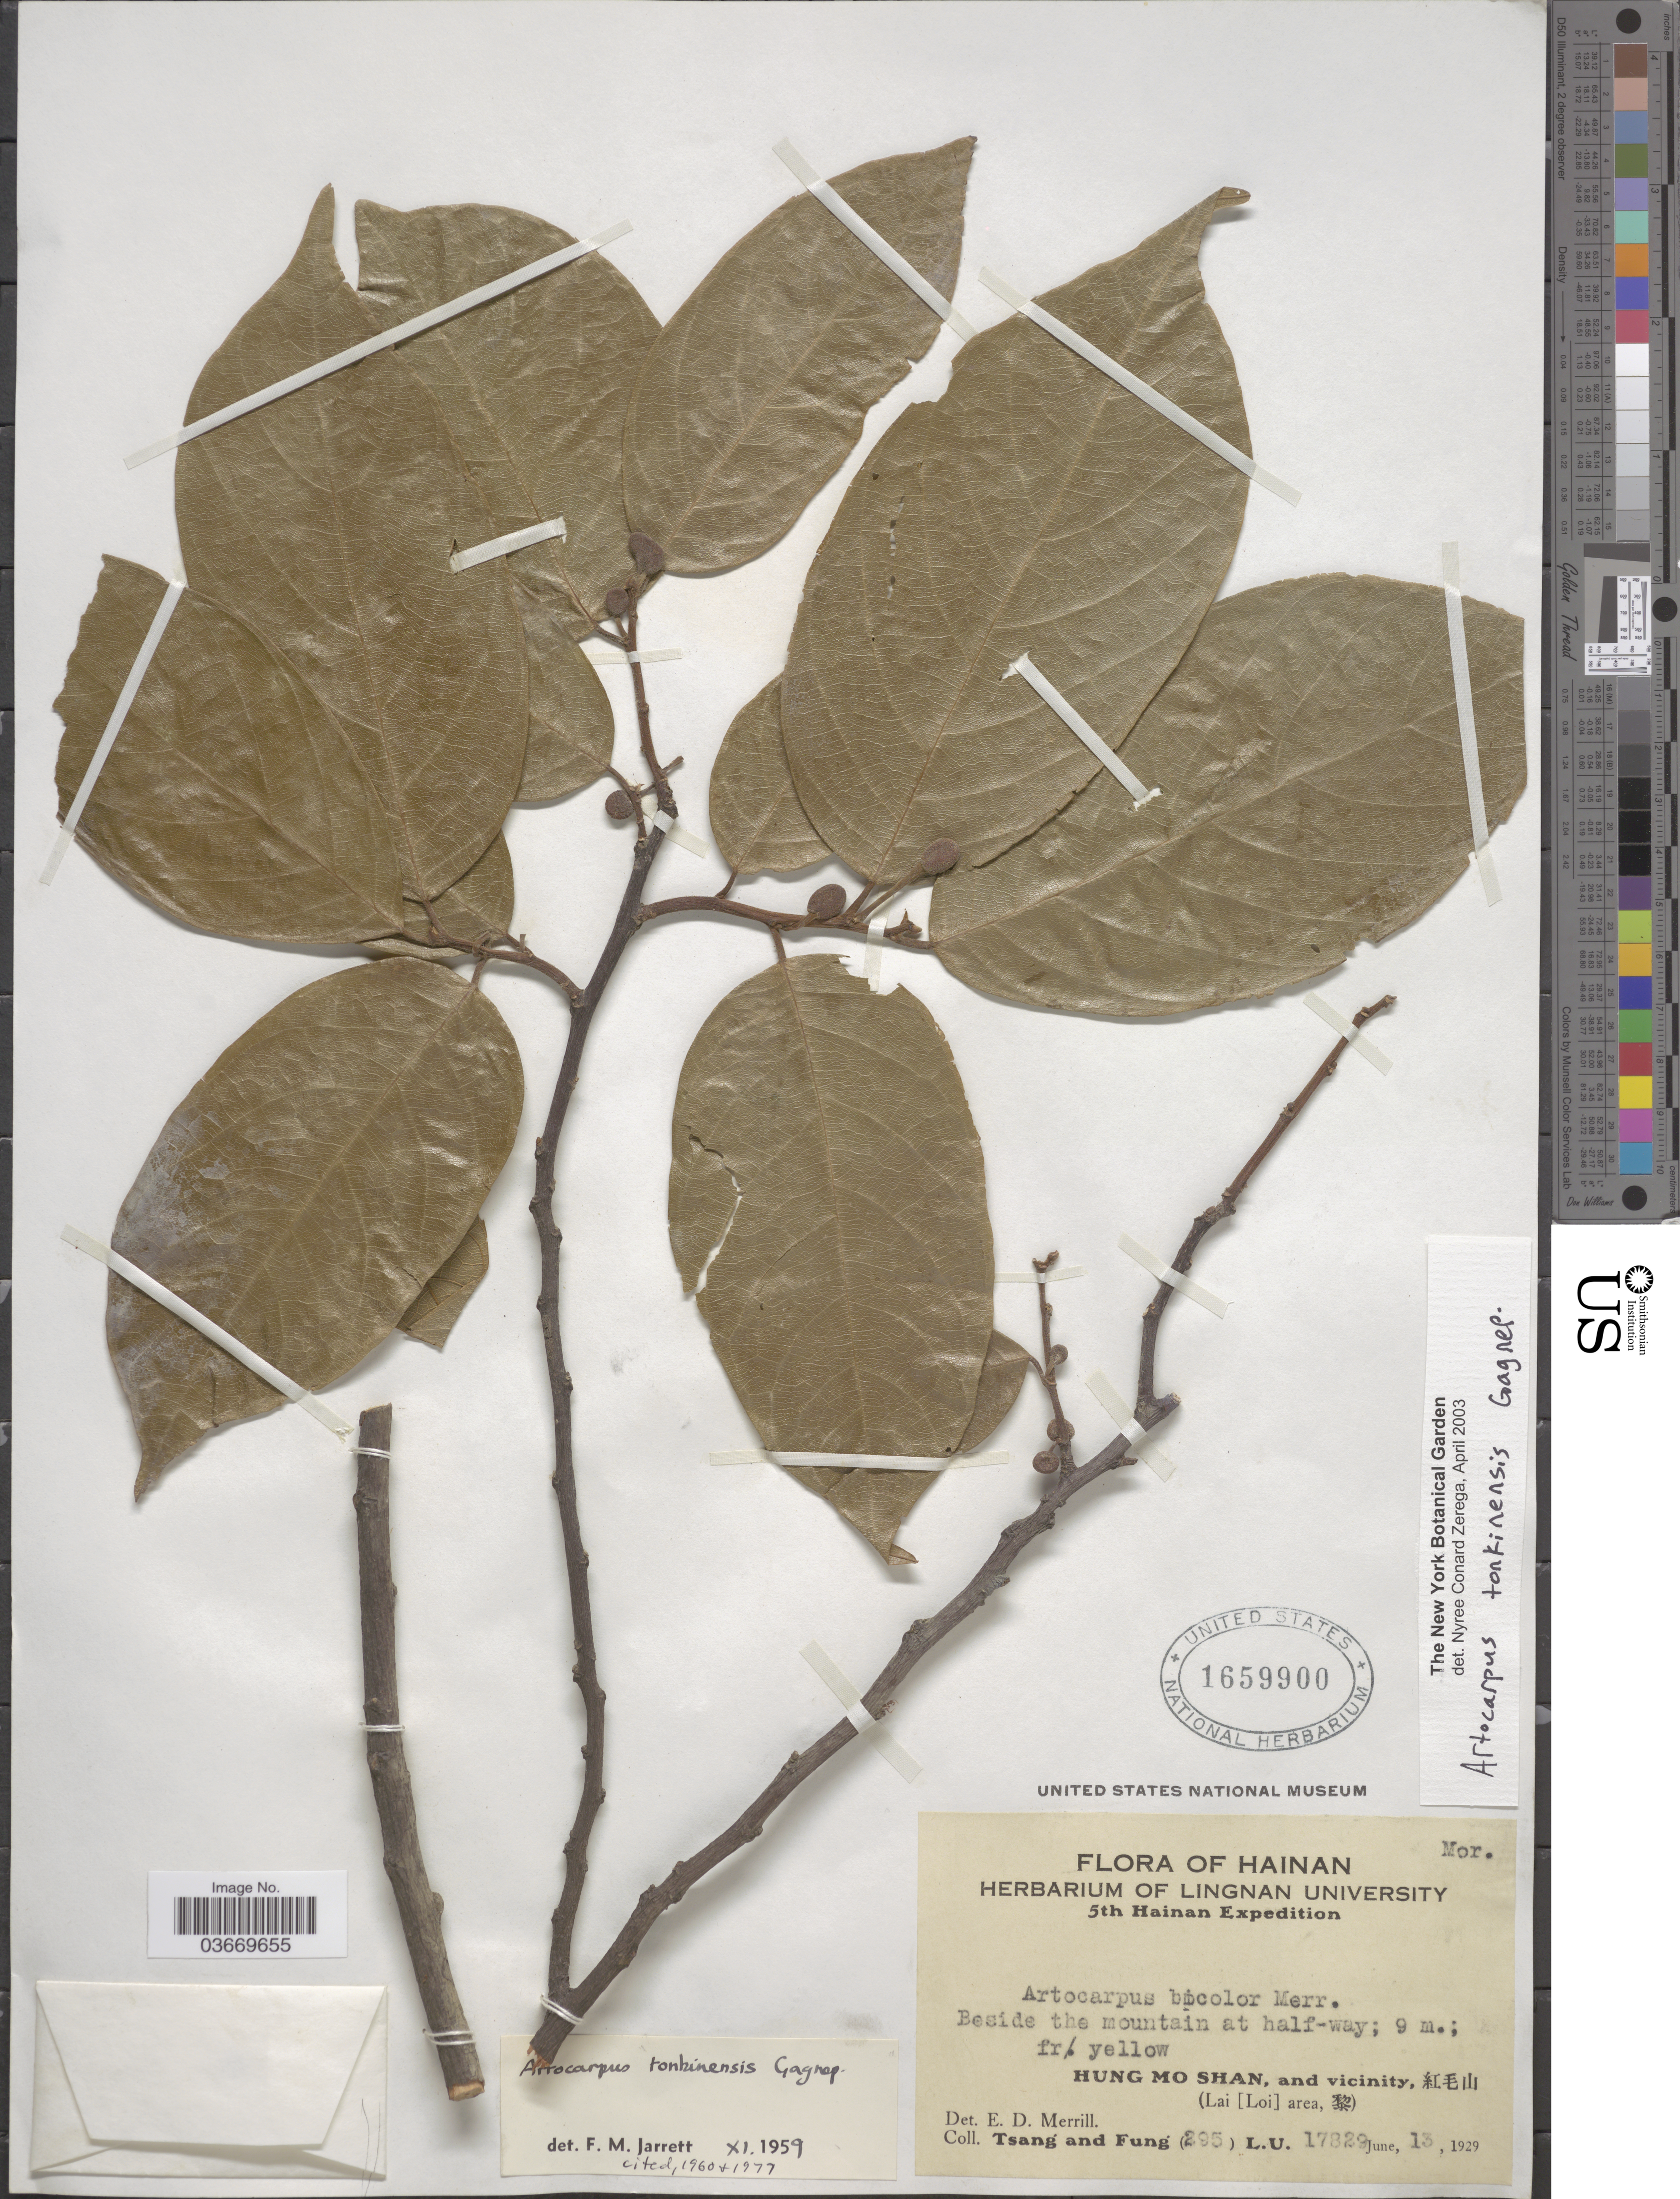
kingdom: Plantae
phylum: Tracheophyta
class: Magnoliopsida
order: Rosales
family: Moraceae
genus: Artocarpus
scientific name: Artocarpus tonkinensis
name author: A. Chev. ex Gagnep.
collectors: -. T'sang & Fung, --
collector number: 295L.U.17829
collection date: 1929-06-13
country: China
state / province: Hainan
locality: Beside the mountain at half-way. Hung Mo Shan, and vicinity, X. (Lai [Loi] area, X).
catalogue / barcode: US 1659900